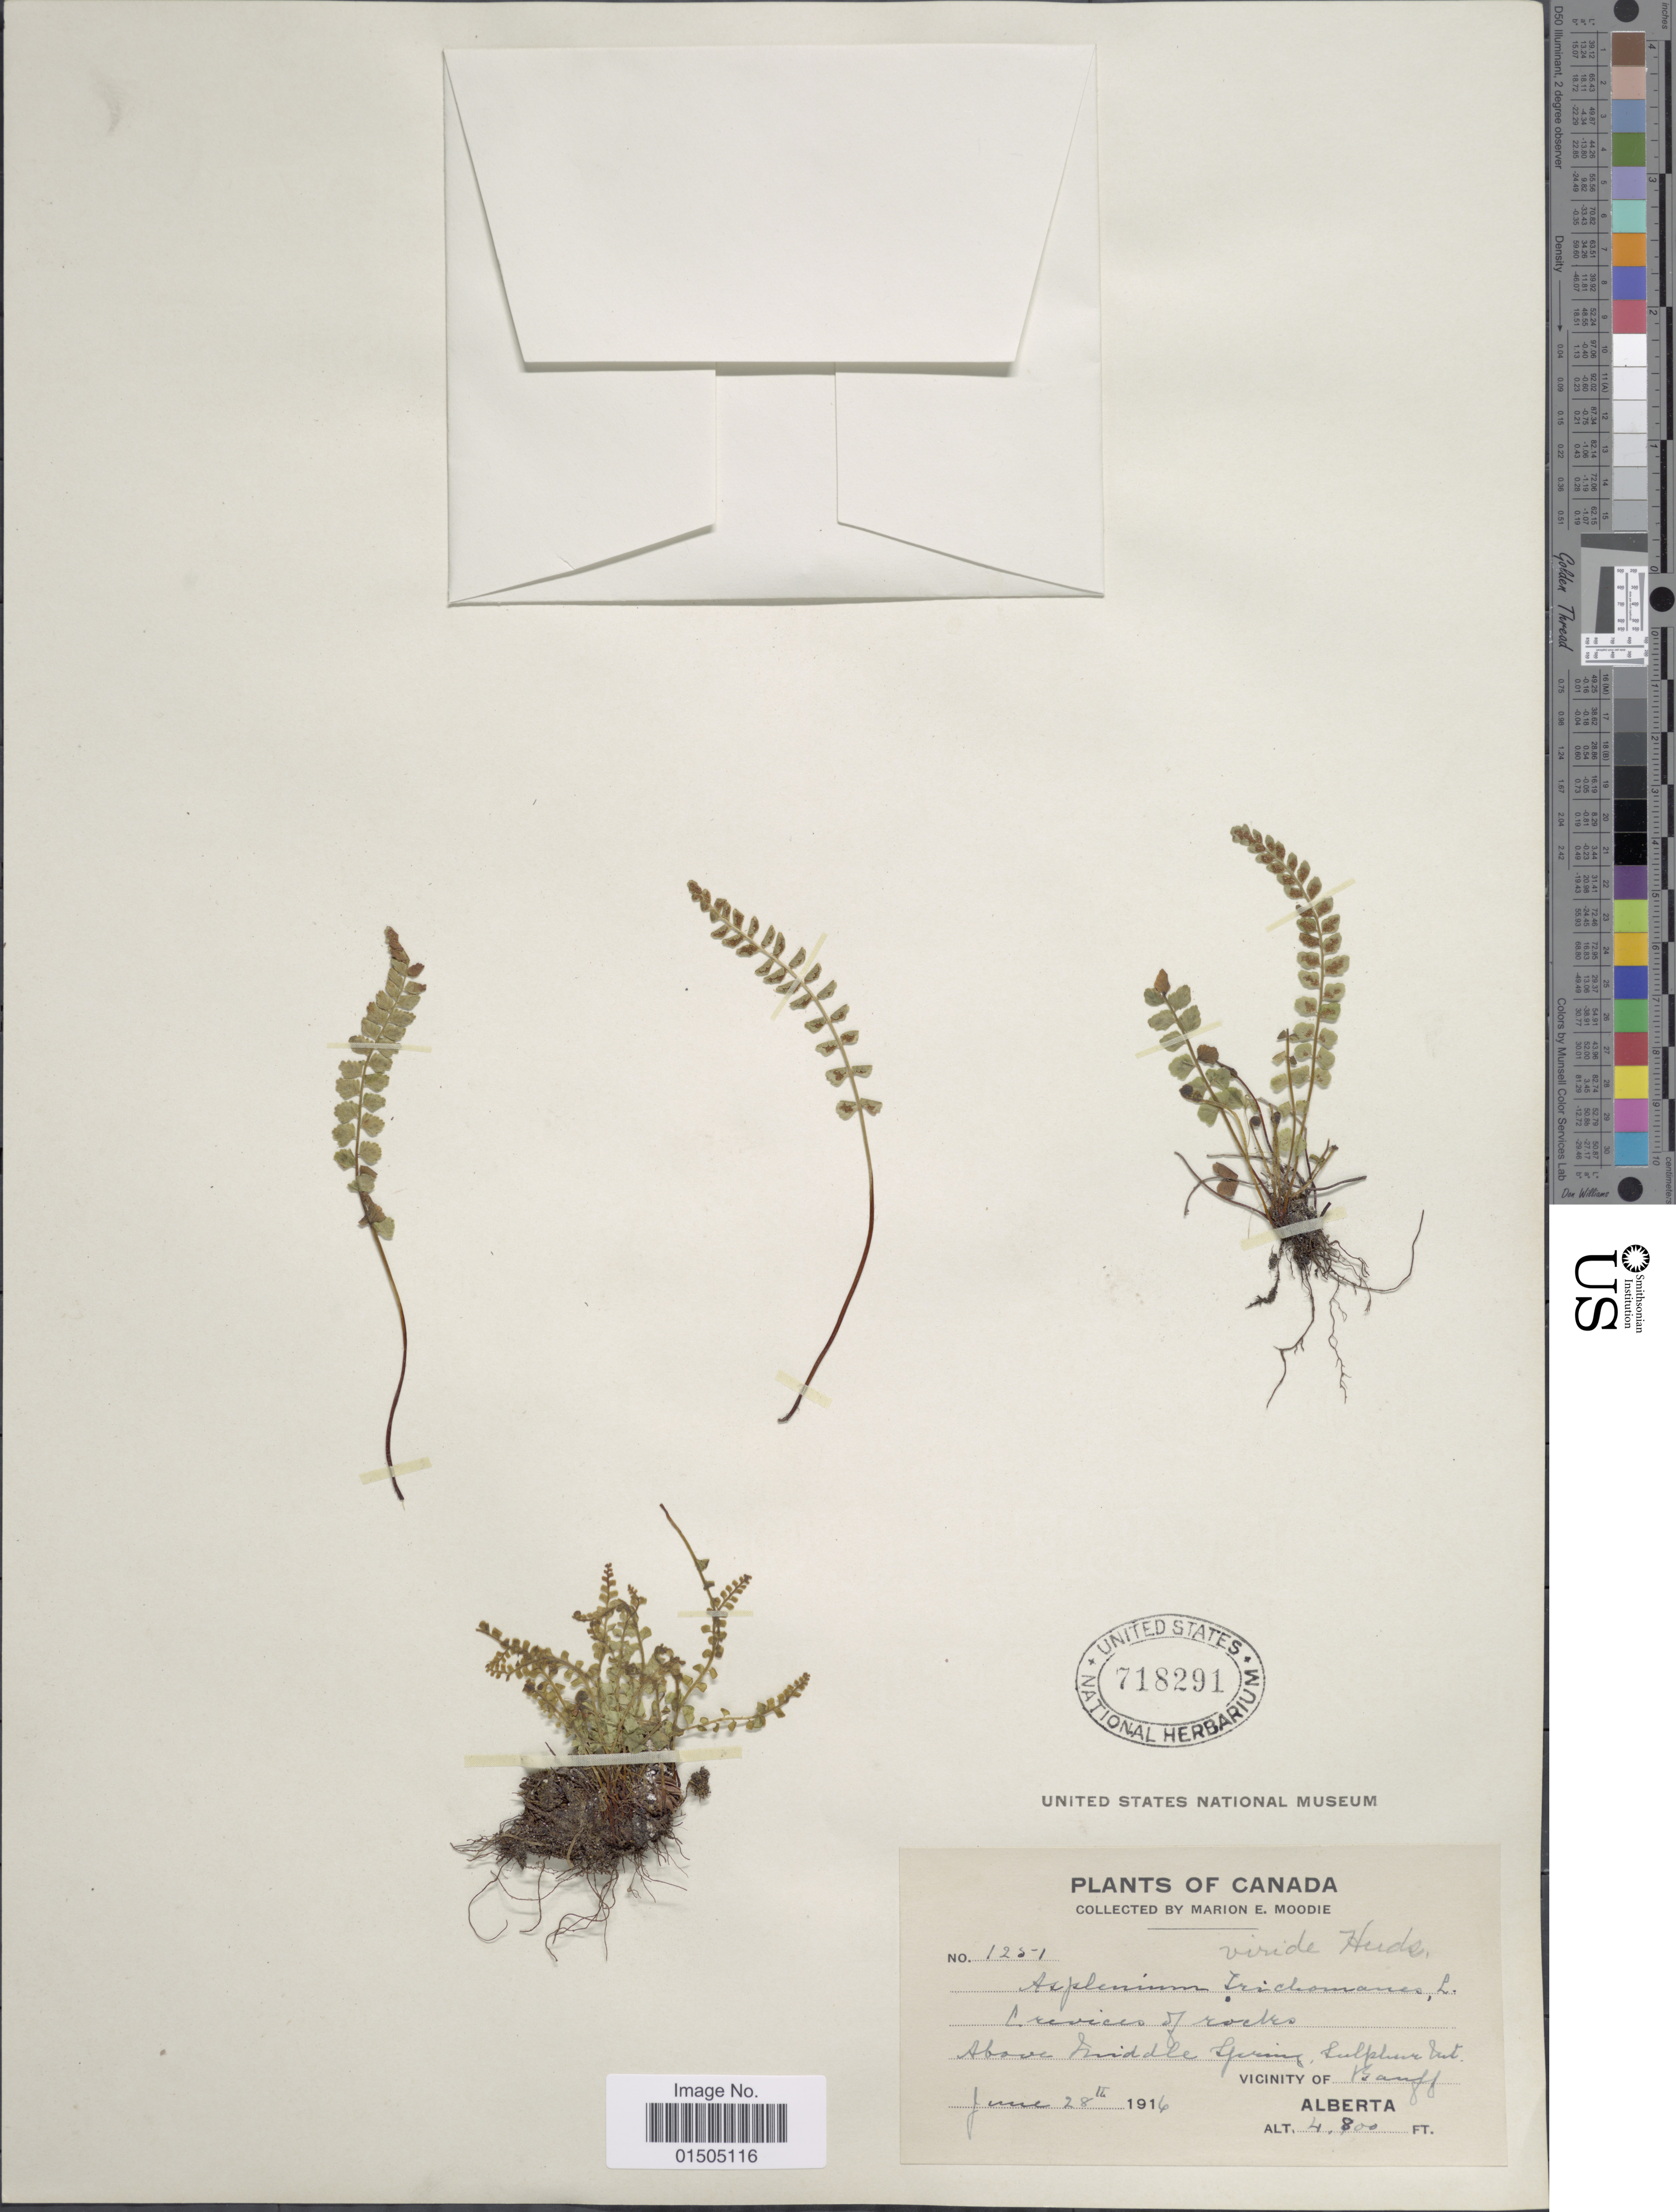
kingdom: Plantae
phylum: Tracheophyta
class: Polypodiopsida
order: Polypodiales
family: Aspleniaceae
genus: Asplenium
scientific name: Asplenium trichomanes-ramosum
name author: L.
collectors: M. E. Moodie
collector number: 1251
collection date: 1916-06-28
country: Canada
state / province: Alberta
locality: Crevices of rocks. Above Middle Spring, Sulphur Mt. Vicinity of Banff.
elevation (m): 1463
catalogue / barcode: US 718291